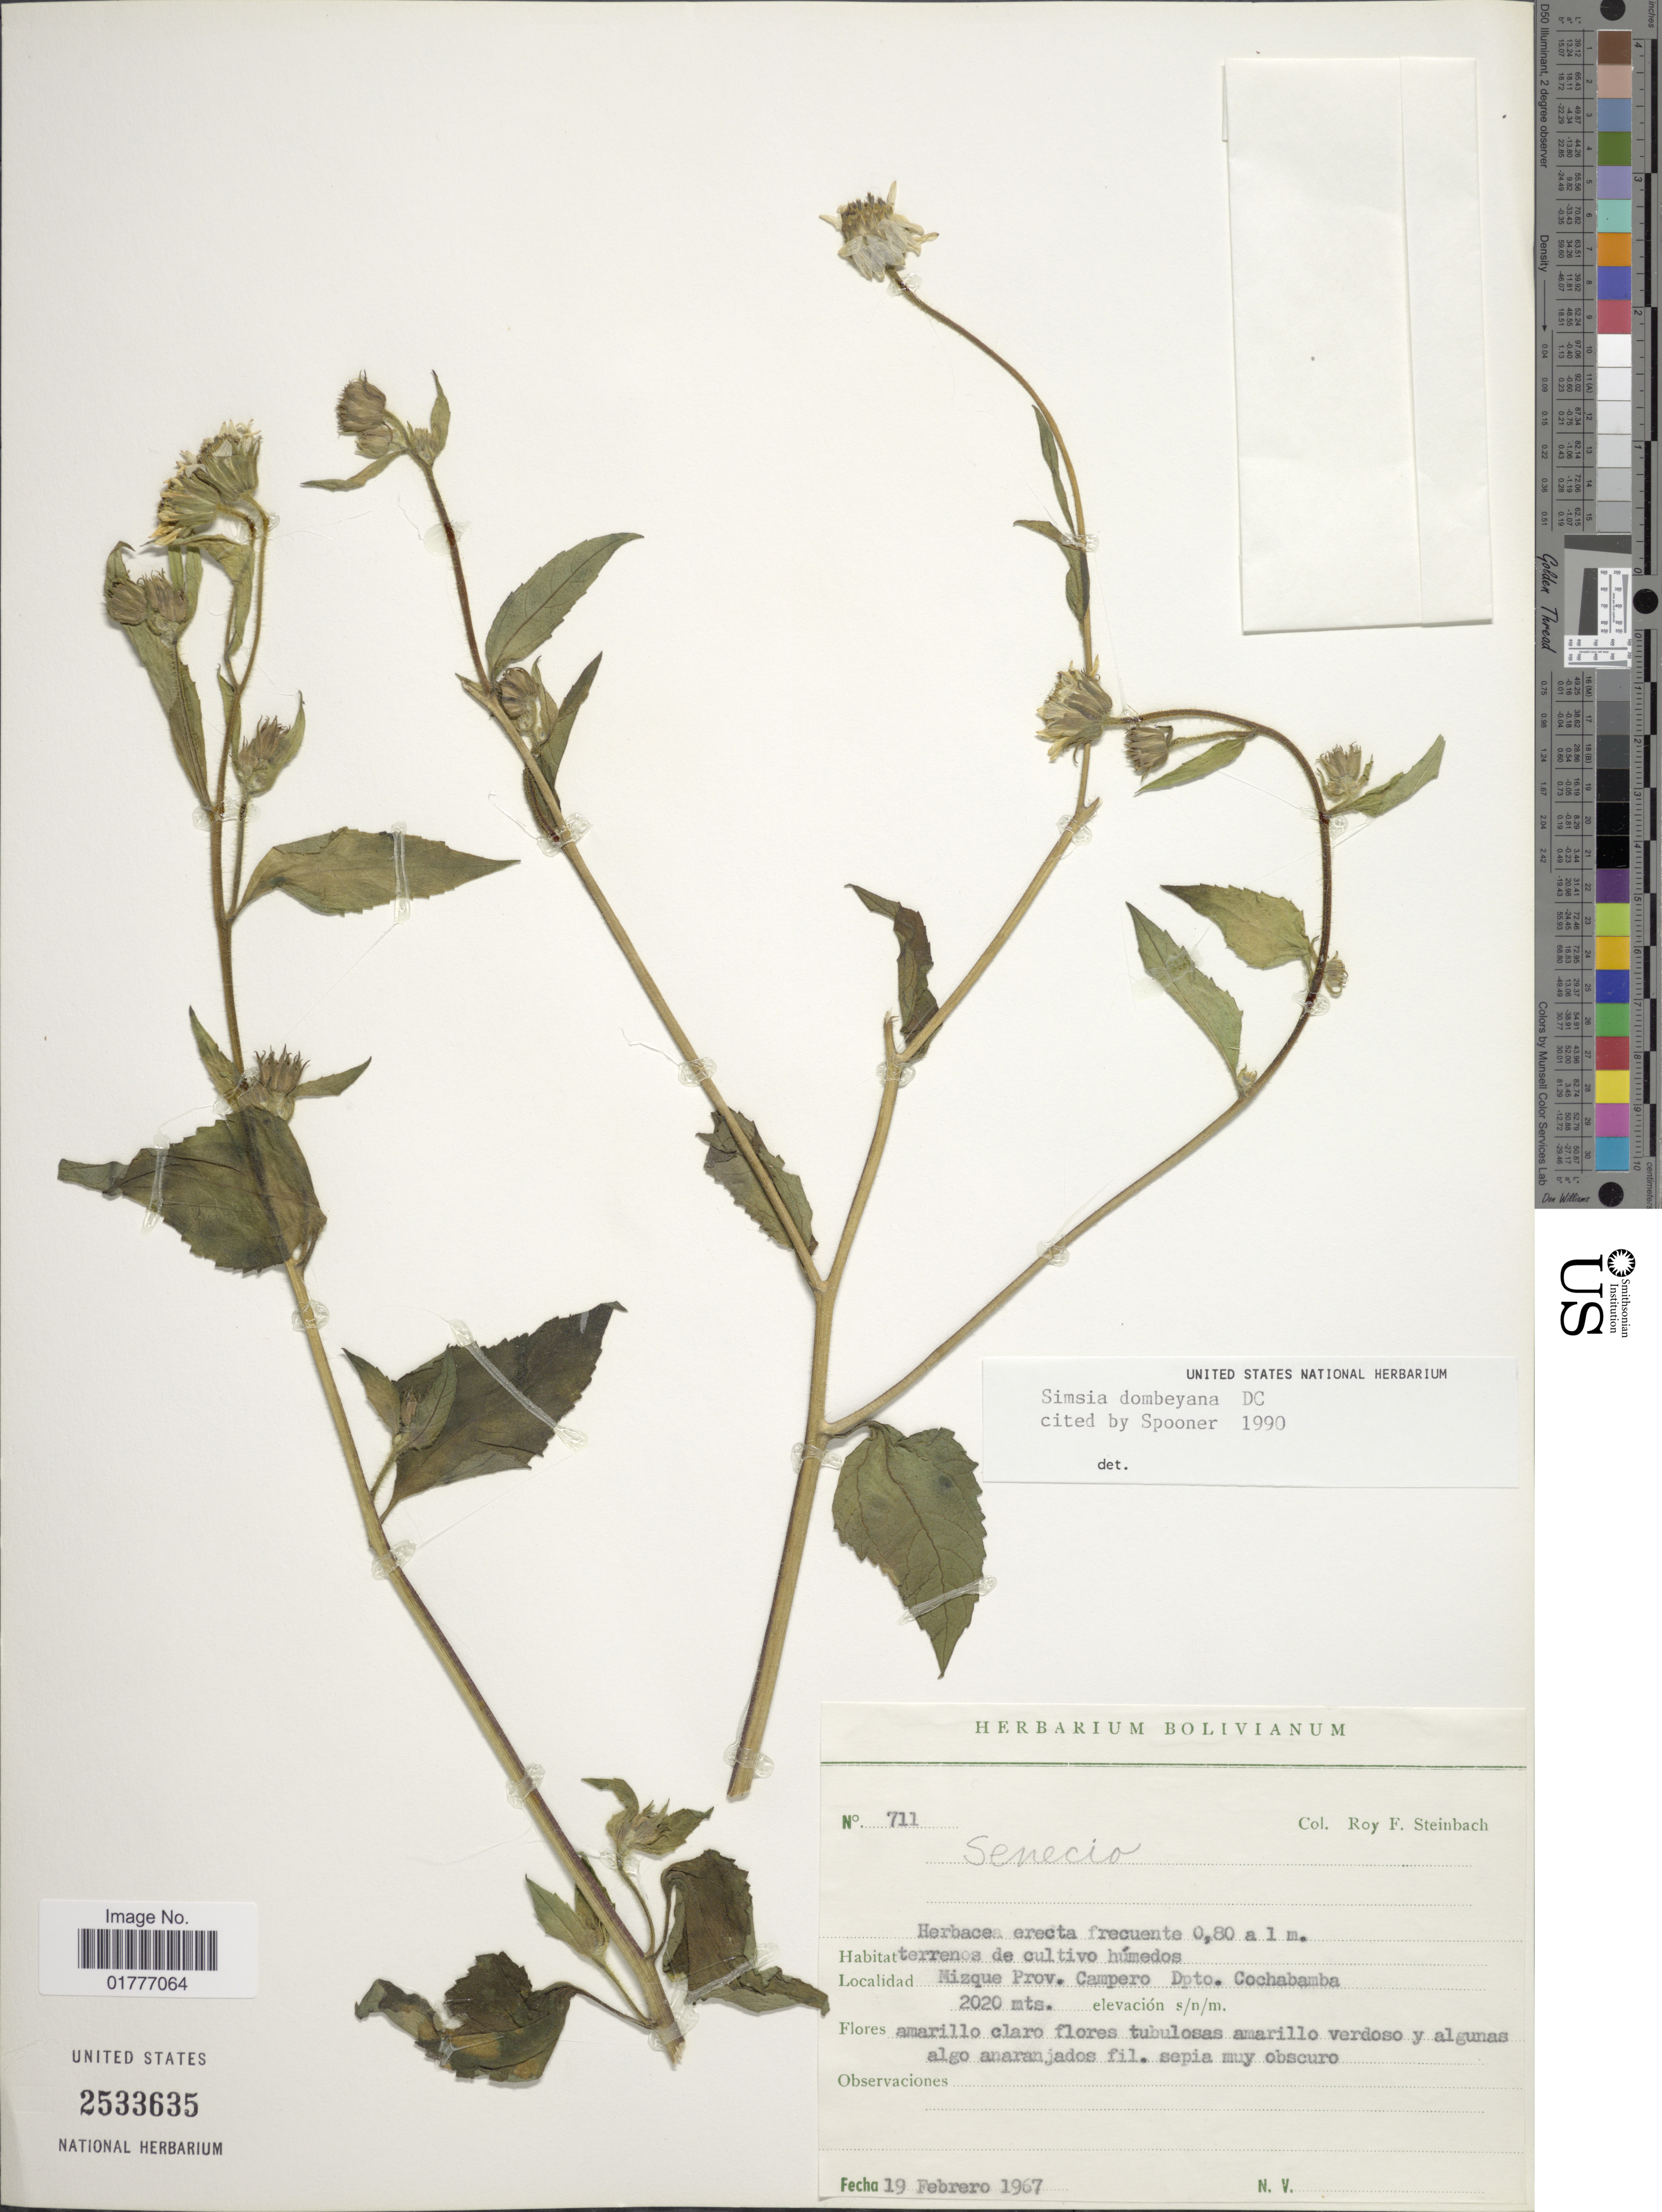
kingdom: Plantae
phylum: Tracheophyta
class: Magnoliopsida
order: Asterales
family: Asteraceae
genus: Simsia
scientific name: Simsia dombeyana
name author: DC.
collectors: R. F. Steinbach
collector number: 711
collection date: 1967-02-19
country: Bolivia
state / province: Cochabamba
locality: Mizque Prov. Campero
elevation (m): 2020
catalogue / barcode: US 2533635